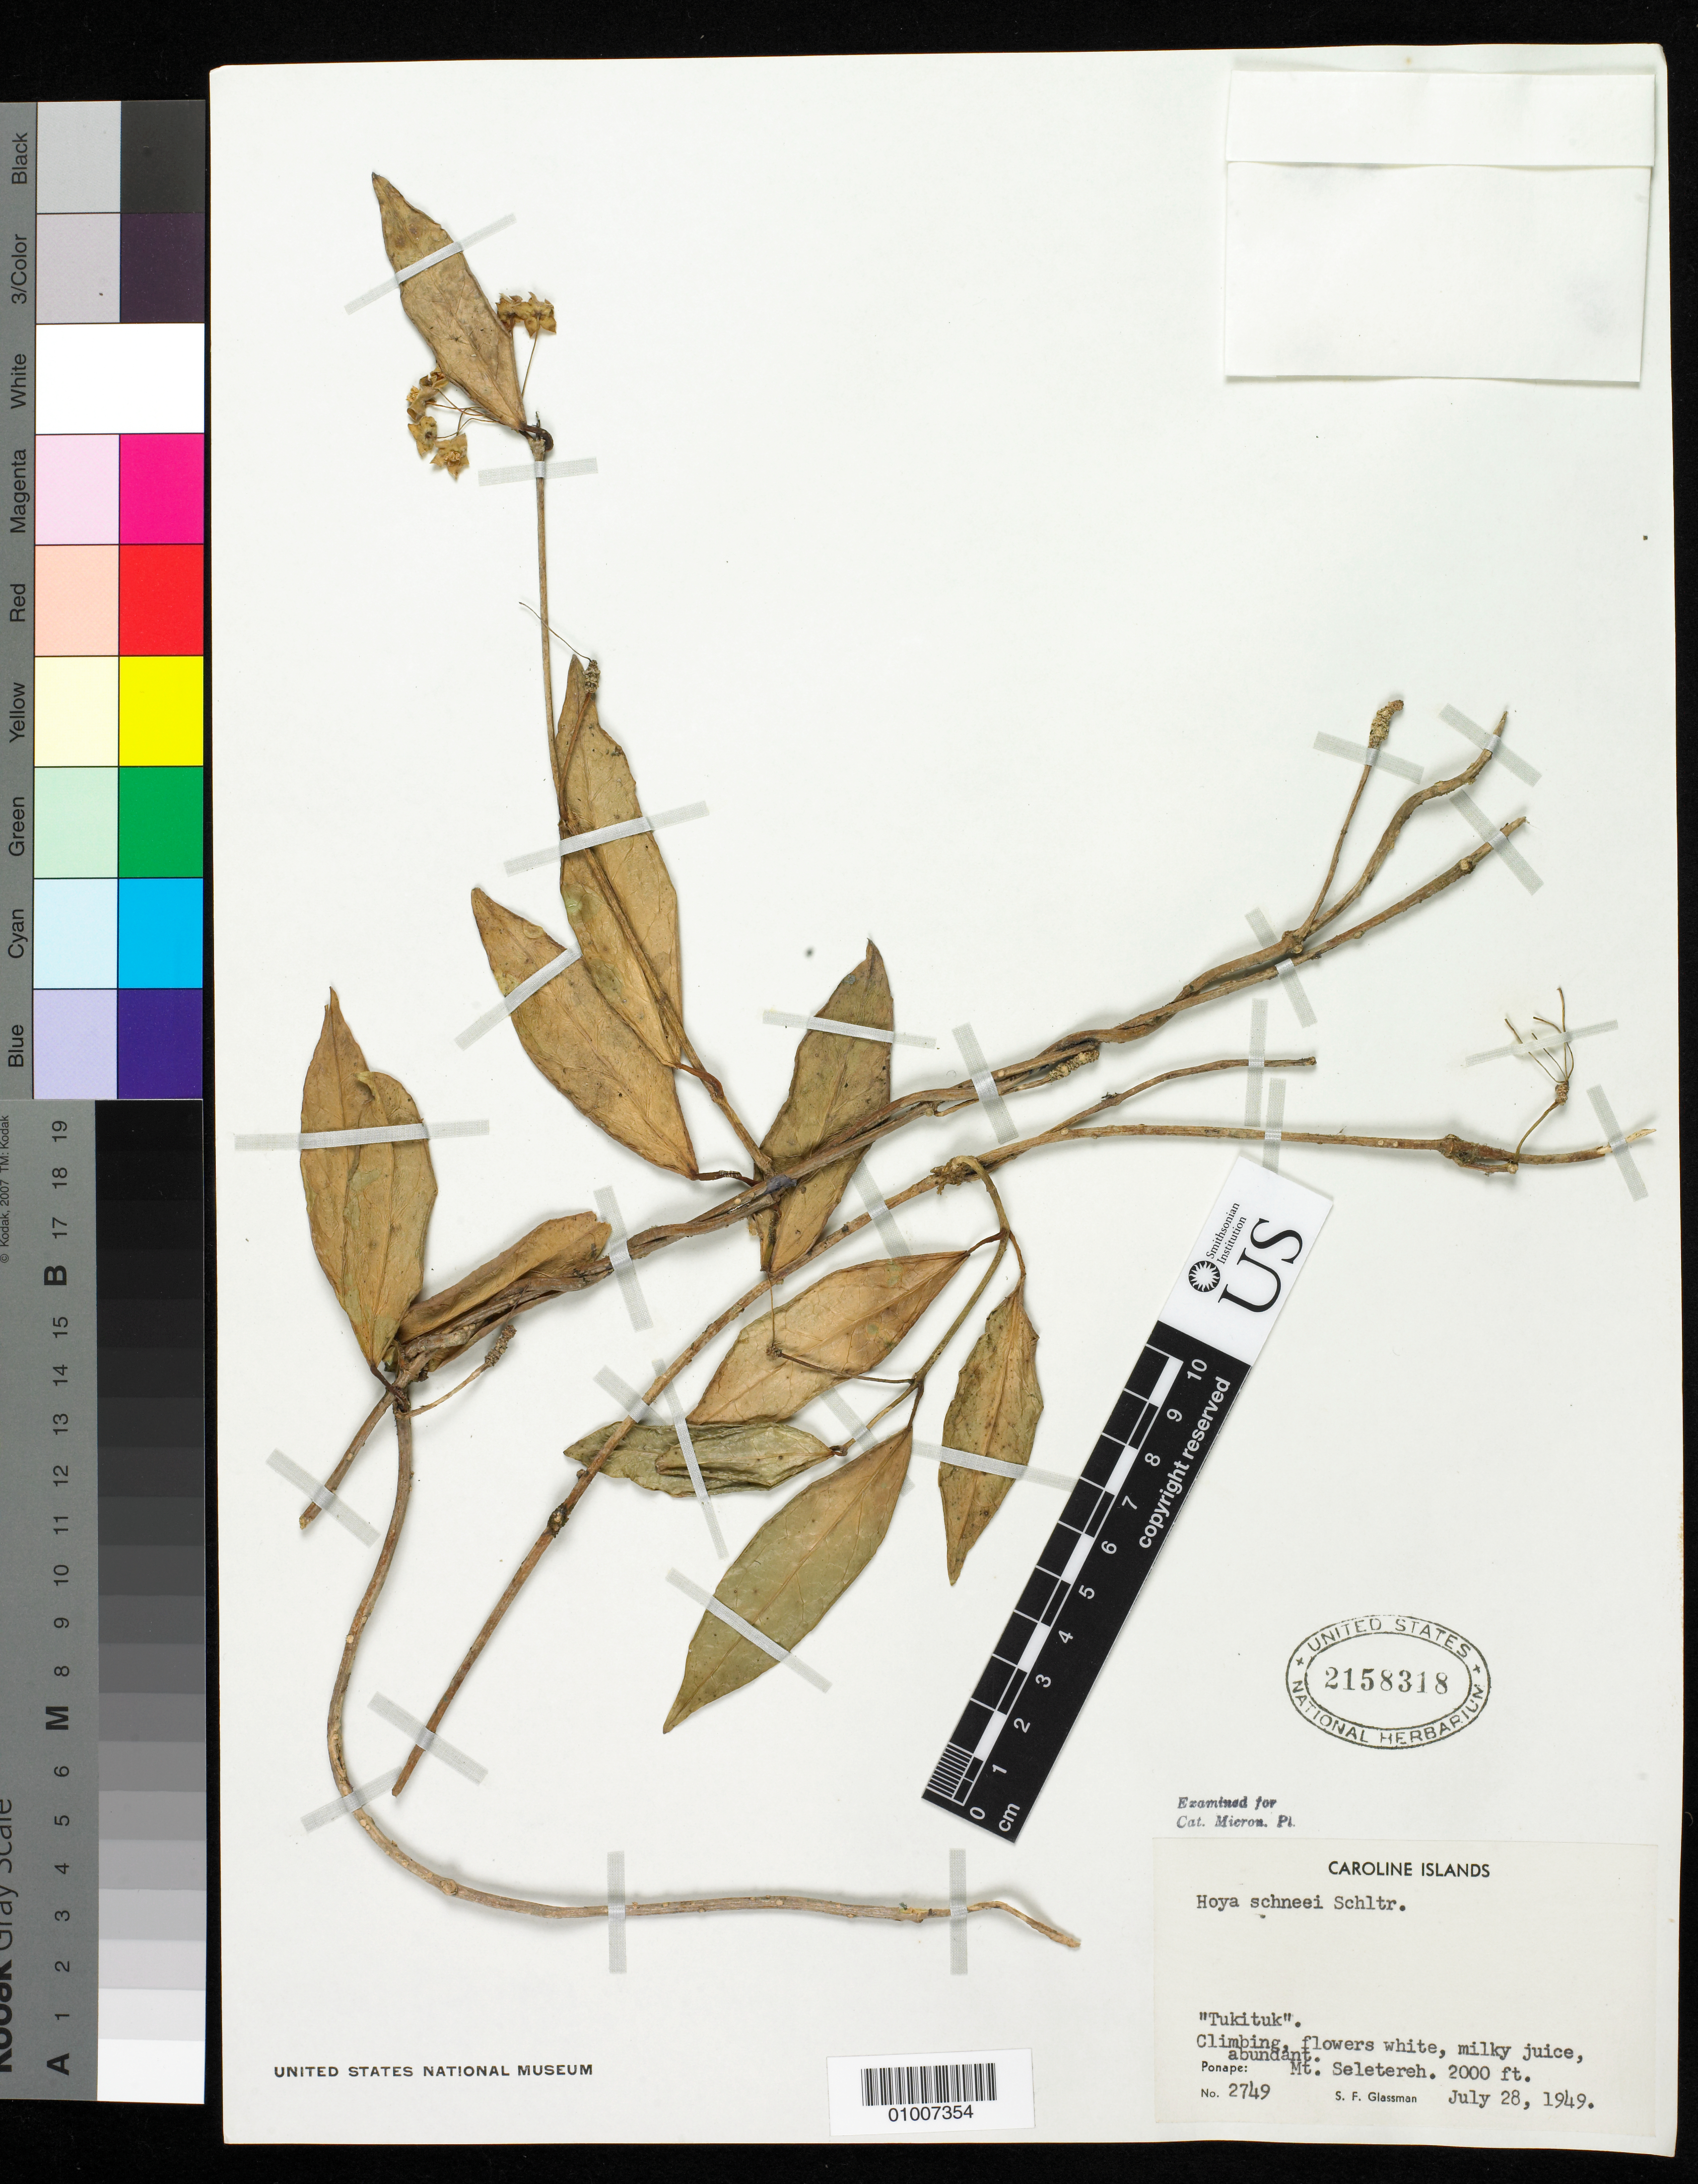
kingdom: Plantae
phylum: Tracheophyta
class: Magnoliopsida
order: Gentianales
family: Apocynaceae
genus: Hoya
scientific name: Hoya schneei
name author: Schltr.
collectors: S. F. Glassman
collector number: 2749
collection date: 1949-07-28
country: Micronesia, Federated States of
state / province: Pohnpei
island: Pohnpei [Ponape]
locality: Mt. Seletereh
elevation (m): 610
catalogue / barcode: US 2158318